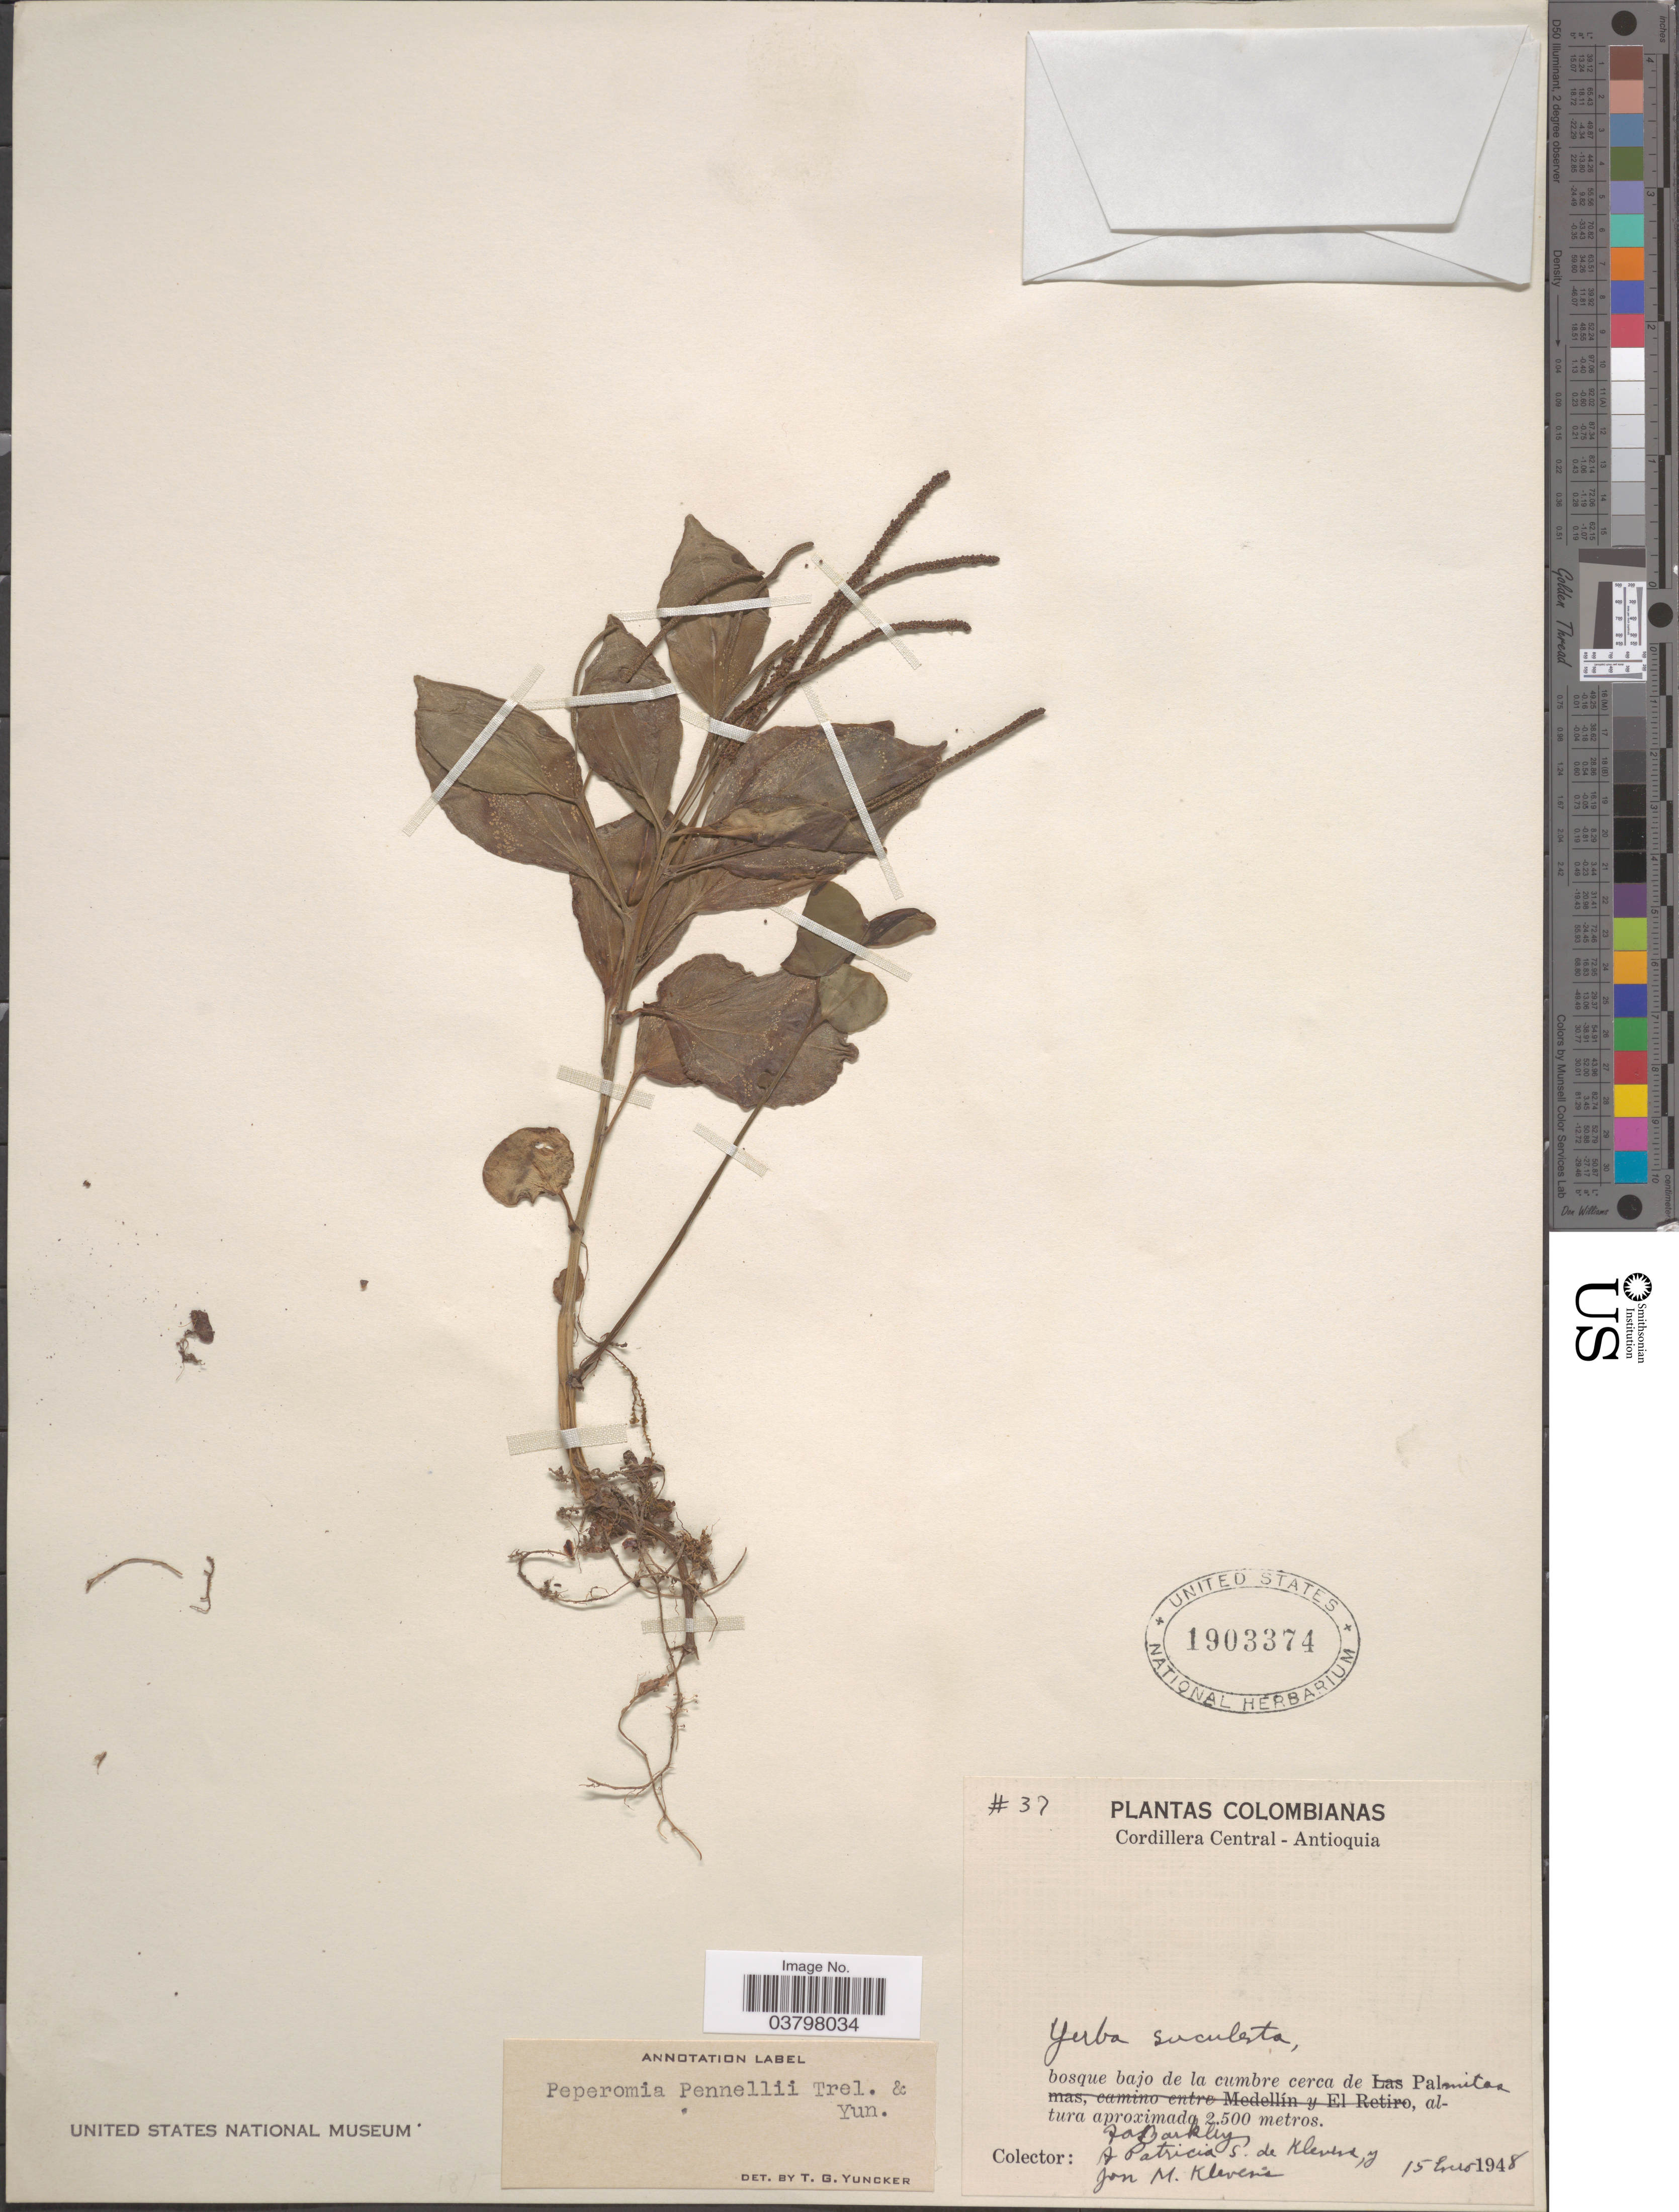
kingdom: Plantae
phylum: Tracheophyta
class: Magnoliopsida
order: Piperales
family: Piperaceae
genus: Peperomia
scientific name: Peperomia pennellii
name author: Trel. & Yunck.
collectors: F. A. Barkley, A. Klevens & J. Klevens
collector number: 37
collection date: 1948-01-15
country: Colombia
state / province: Antioquia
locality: Cordillera Central. Yerba suculenta, bosque bajo de la cumbre cerca de Palmitas.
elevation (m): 2500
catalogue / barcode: US 1903374